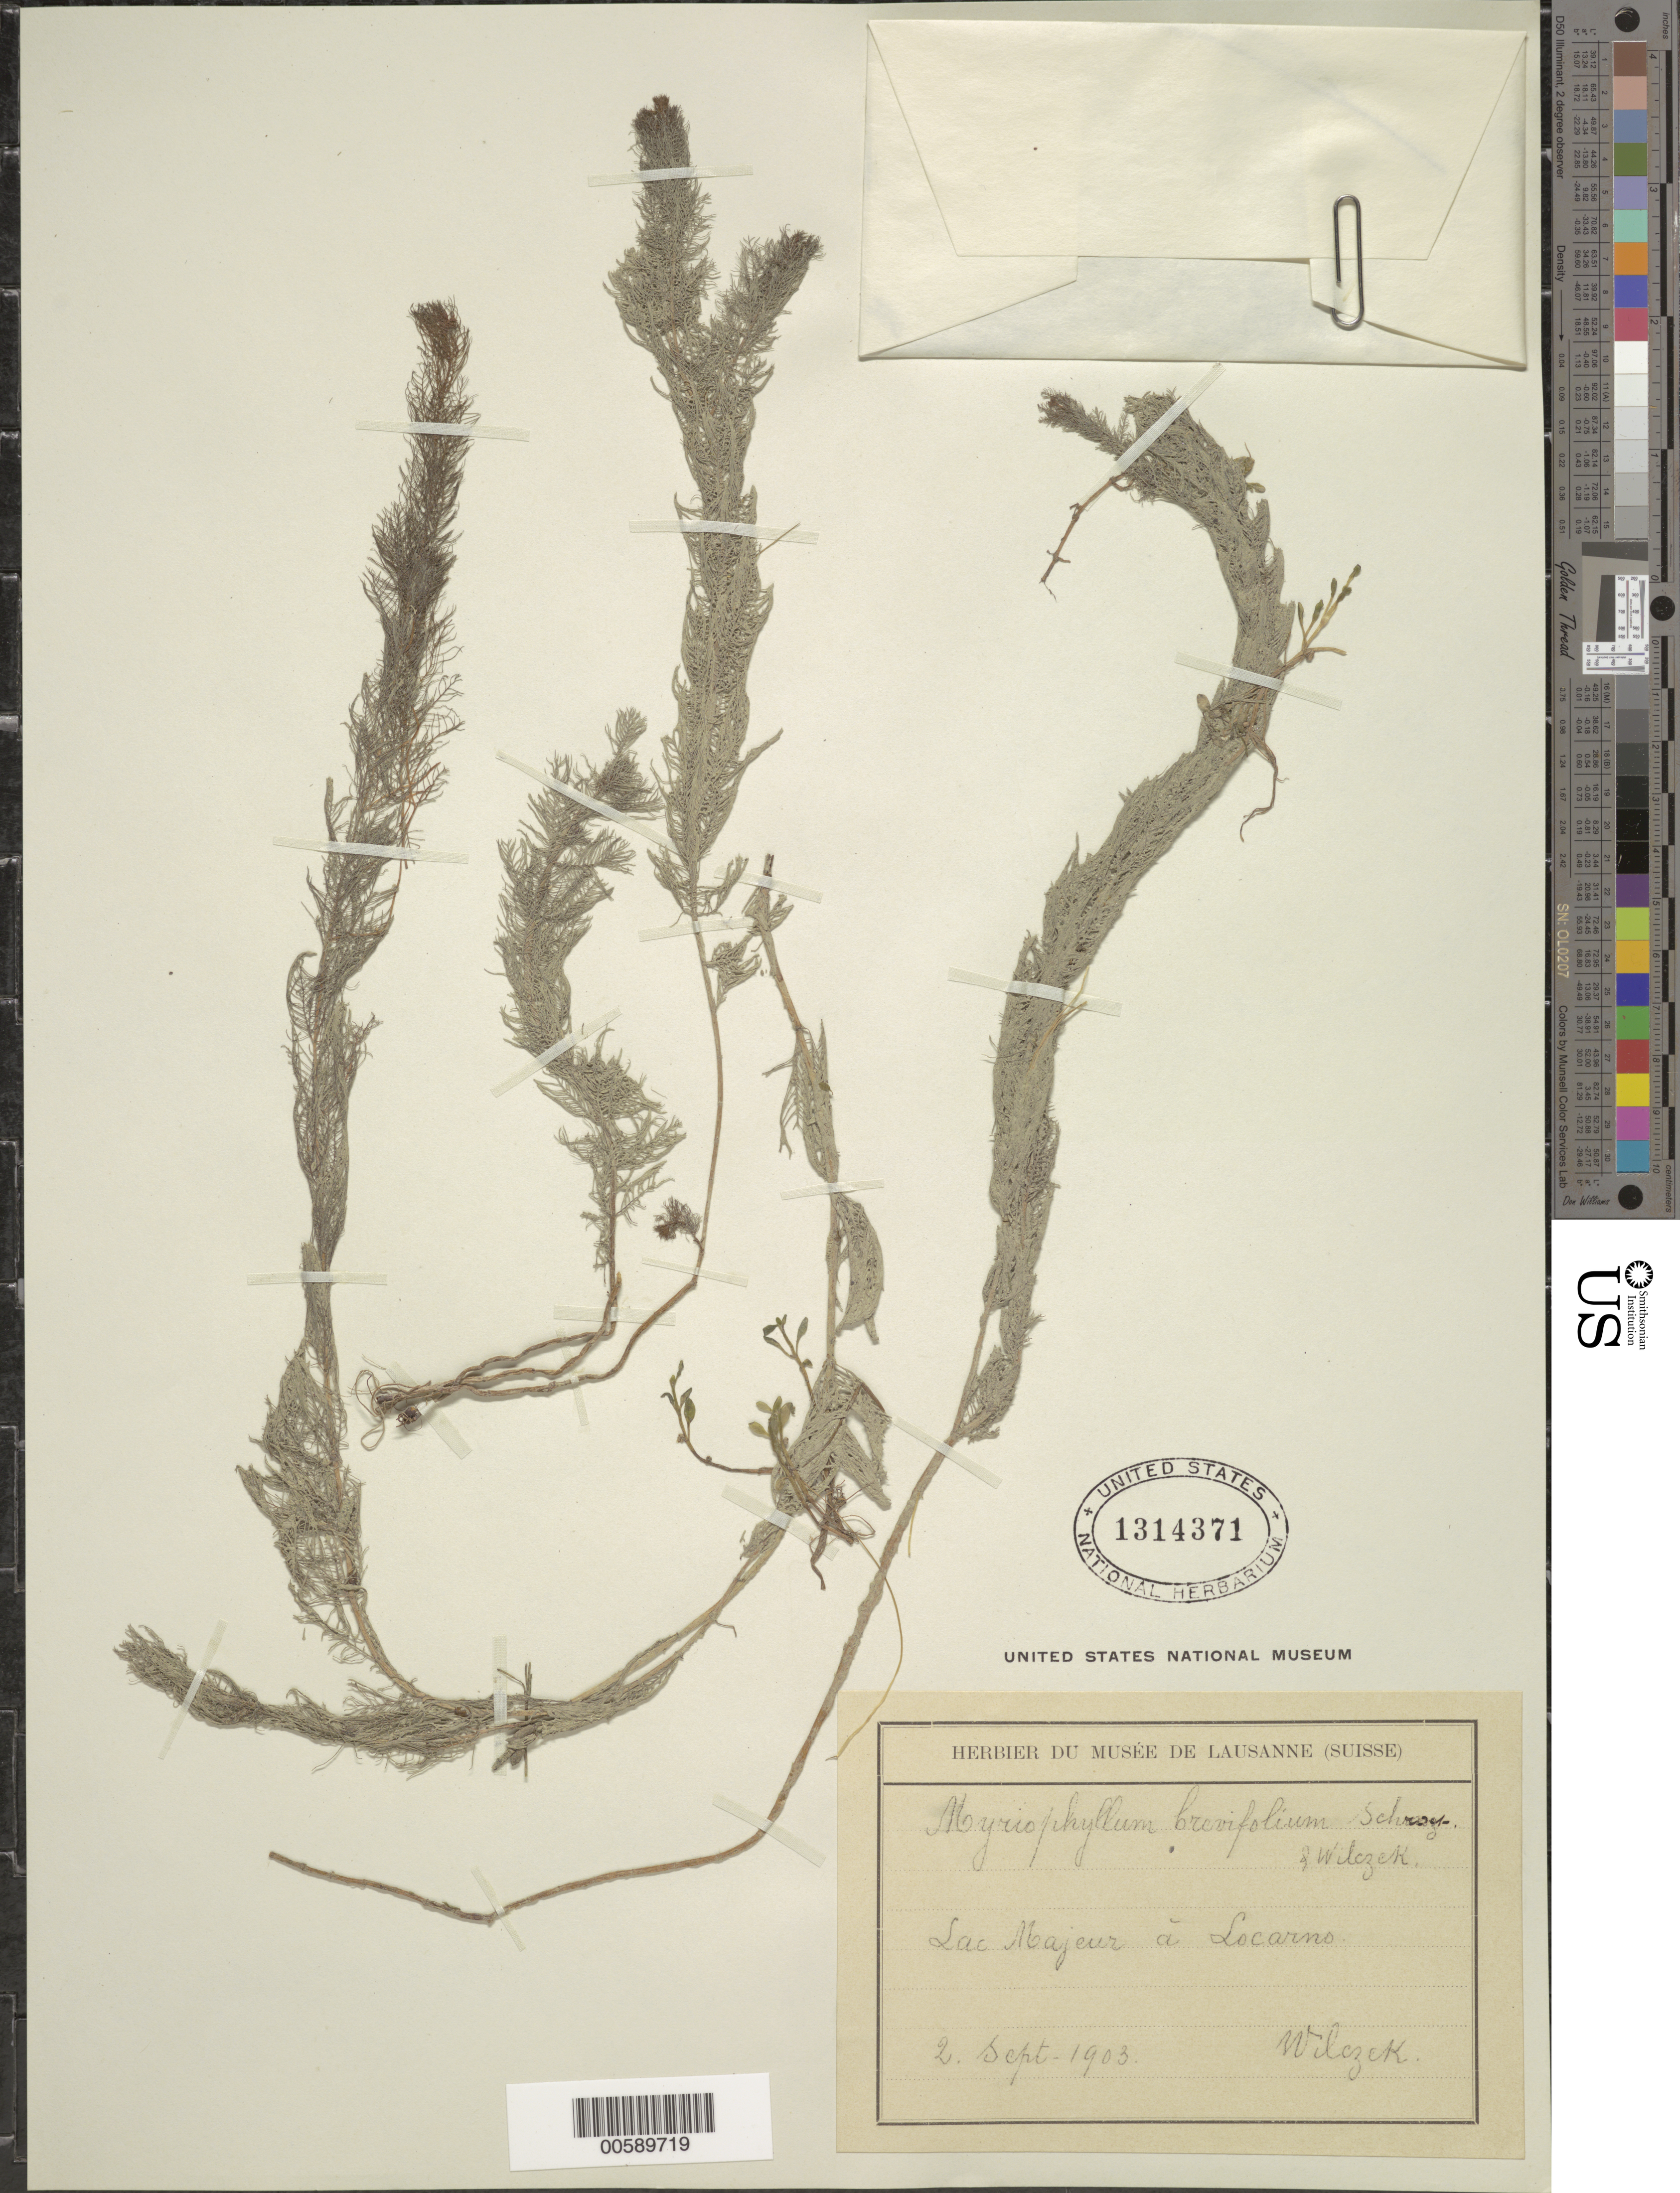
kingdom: Plantae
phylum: Tracheophyta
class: Magnoliopsida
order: Saxifragales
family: Haloragaceae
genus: Myriophyllum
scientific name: Myriophyllum brevifolium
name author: Schrot. & Wilezek.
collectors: -. Wilezek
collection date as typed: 02 Sep 1903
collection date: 1903-09-02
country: Switzerland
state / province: Ticino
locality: Lac Majeur (Lago Maggiore) a Locarno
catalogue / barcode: US 1314371